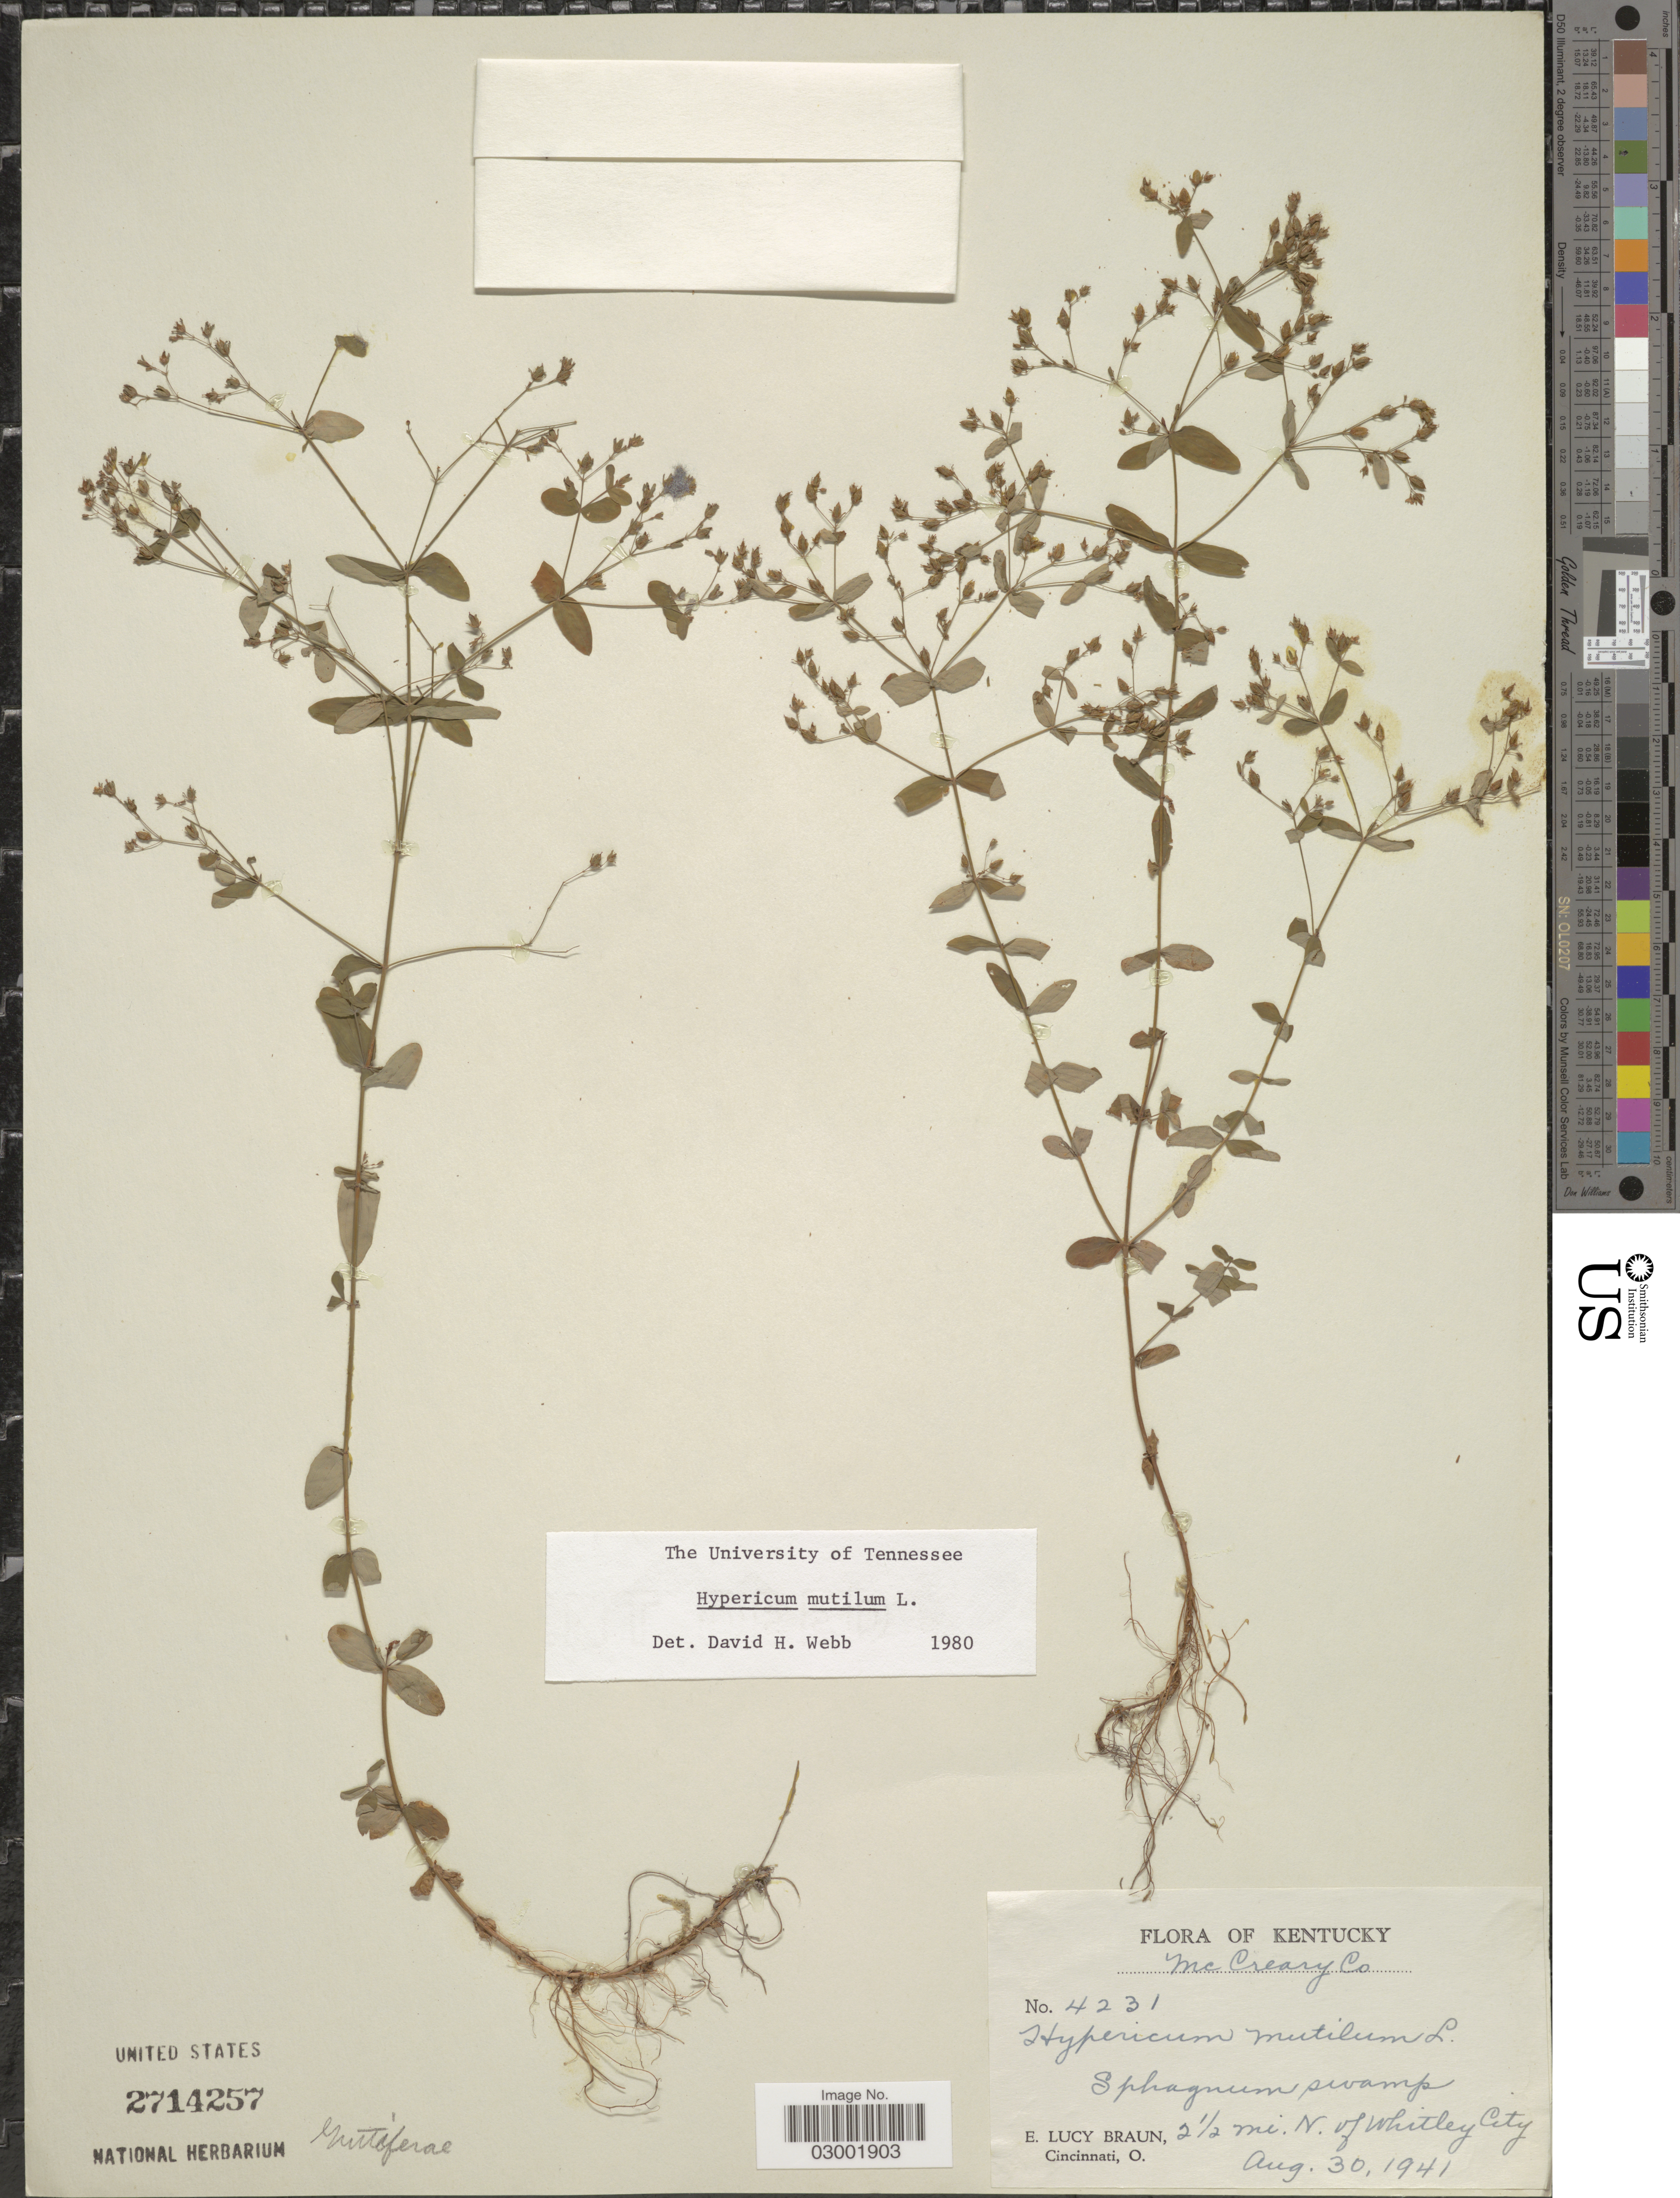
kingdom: Plantae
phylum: Tracheophyta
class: Magnoliopsida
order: Malpighiales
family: Hypericaceae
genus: Hypericum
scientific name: Hypericum mutilum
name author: L.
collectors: E. L. Braun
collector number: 4231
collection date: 1941-08-30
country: United States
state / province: Kentucky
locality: McCreary Co., 2½ mi N. of Whitley City.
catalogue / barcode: US 2714257